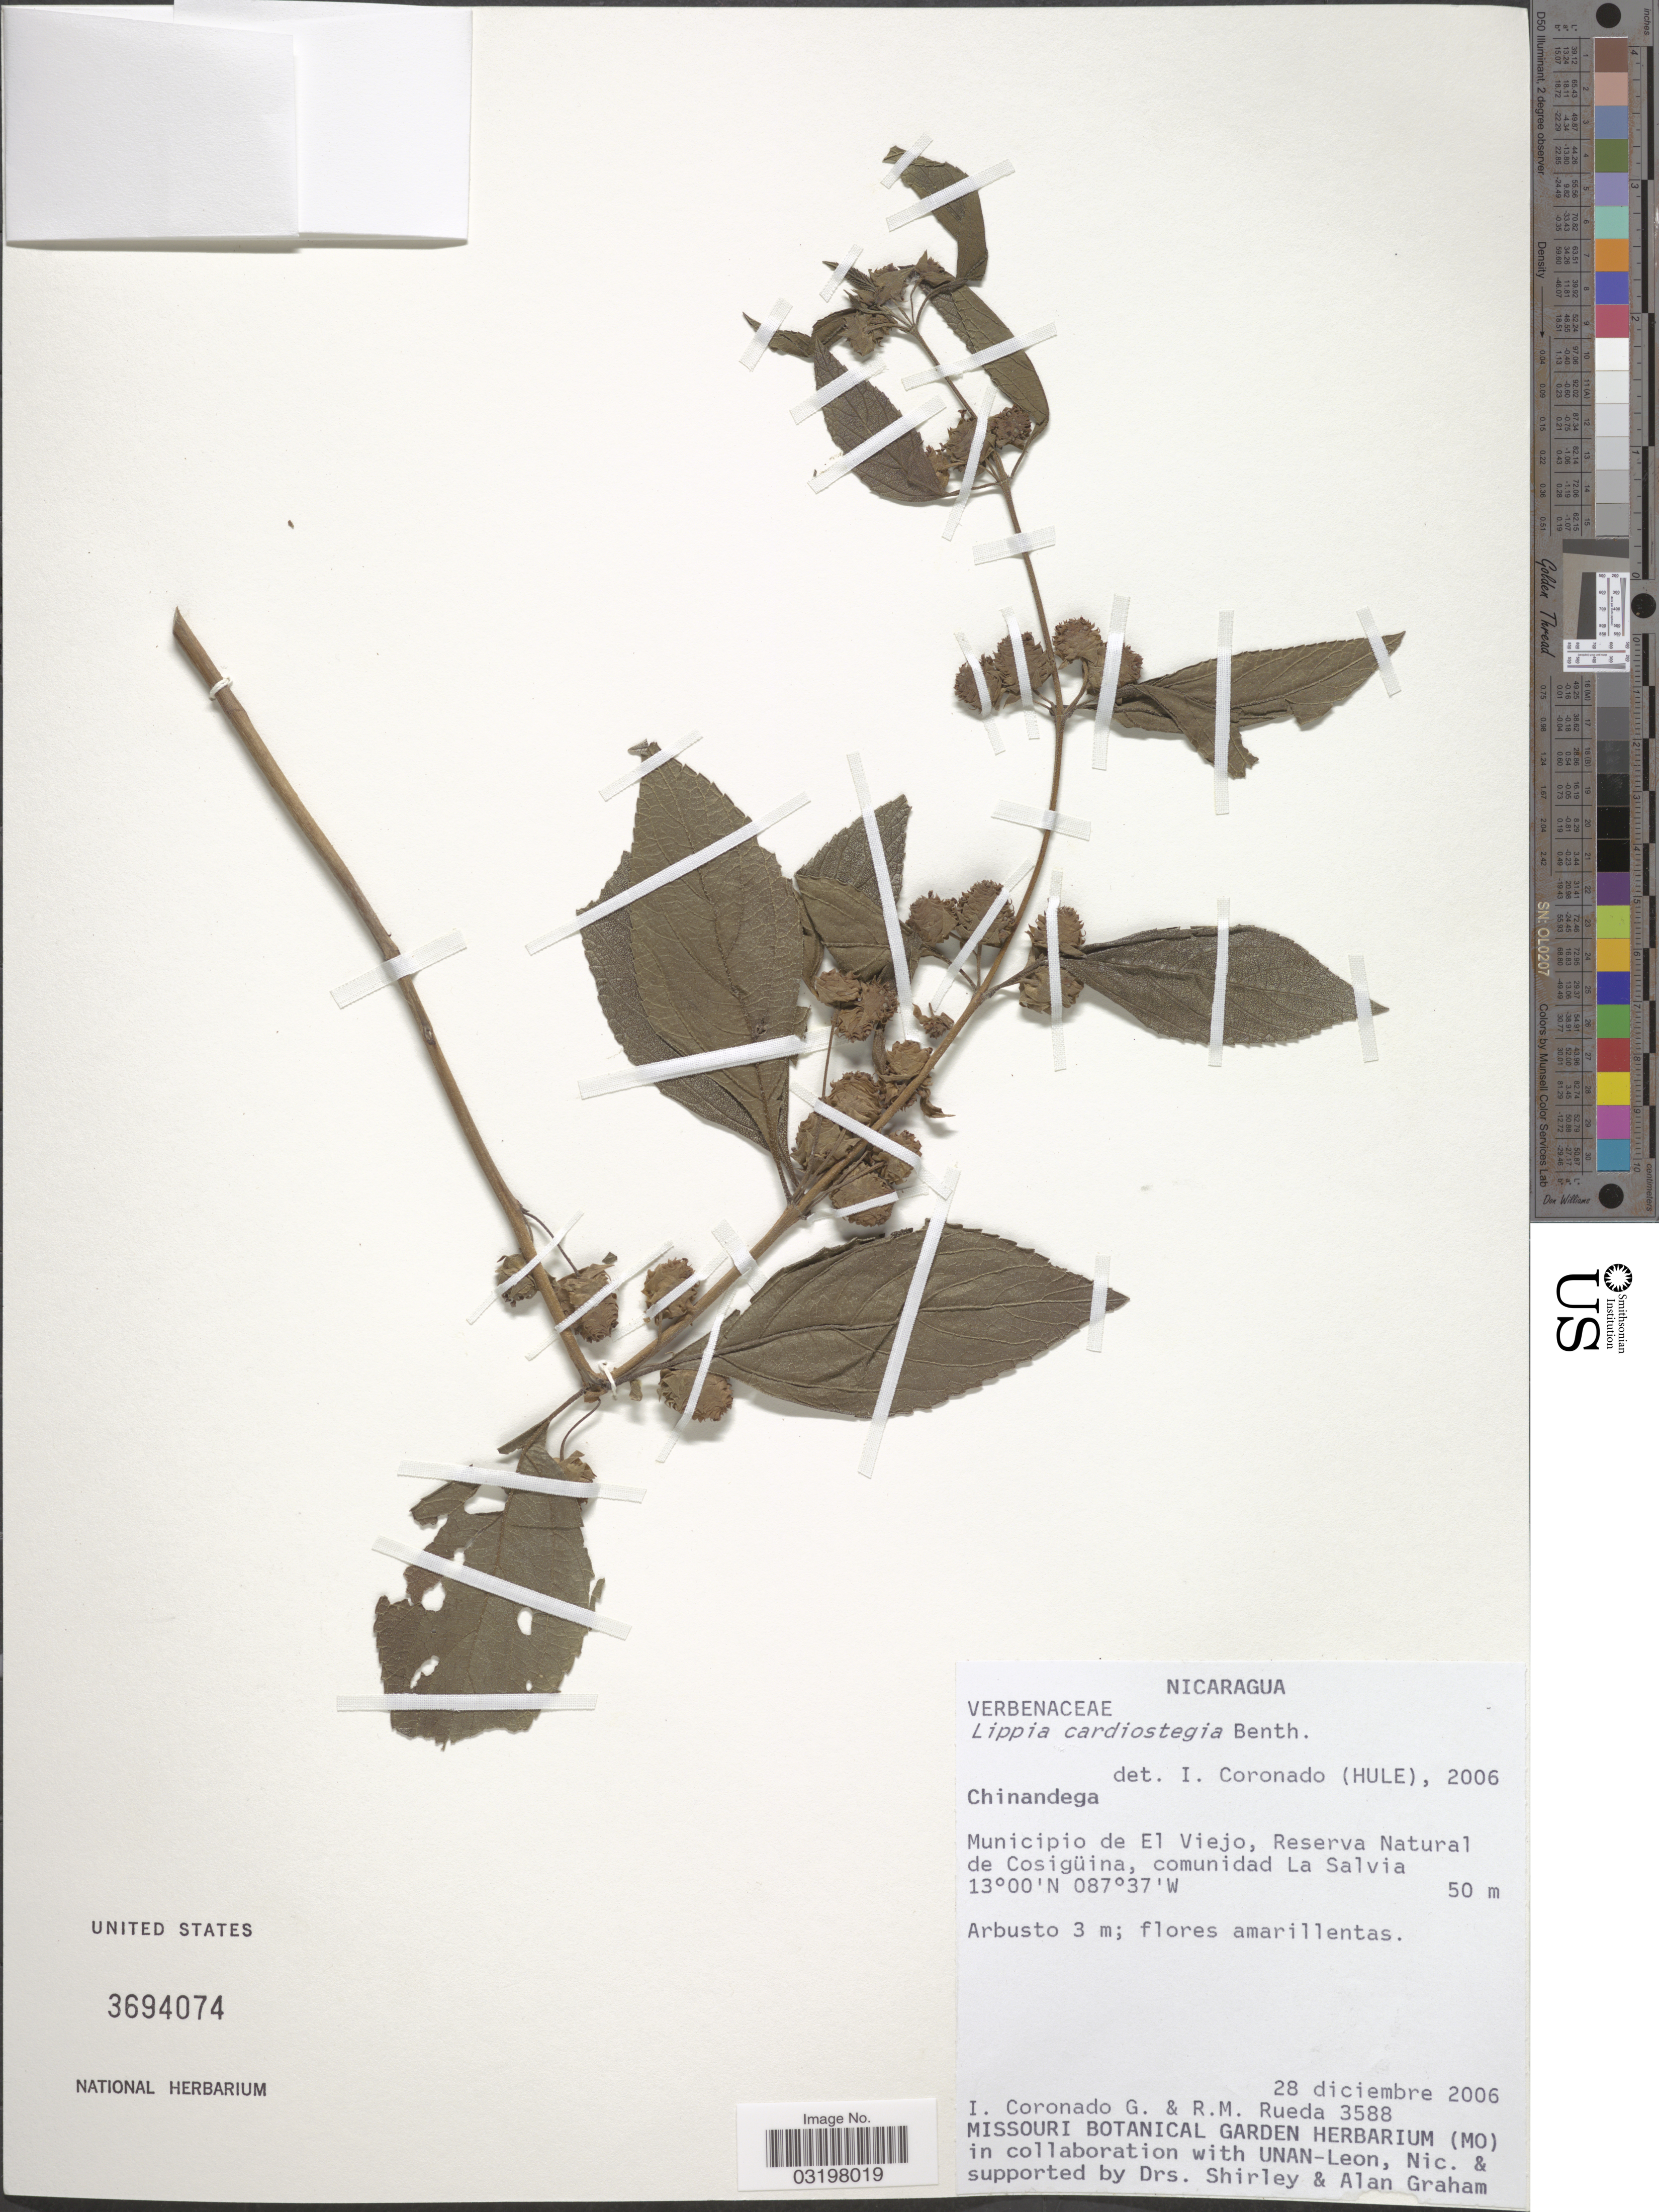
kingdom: Plantae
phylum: Tracheophyta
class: Magnoliopsida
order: Lamiales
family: Verbenaceae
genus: Lippia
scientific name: Lippia cardiostegia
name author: Benth.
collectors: I. Coronado & R. Rueda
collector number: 3588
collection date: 2006-12-28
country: Nicaragua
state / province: Chinandega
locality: Municipio de El Viejo, Reserva Natural de Cosigüina, comunidad La Salvia.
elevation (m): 50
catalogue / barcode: US 3694074